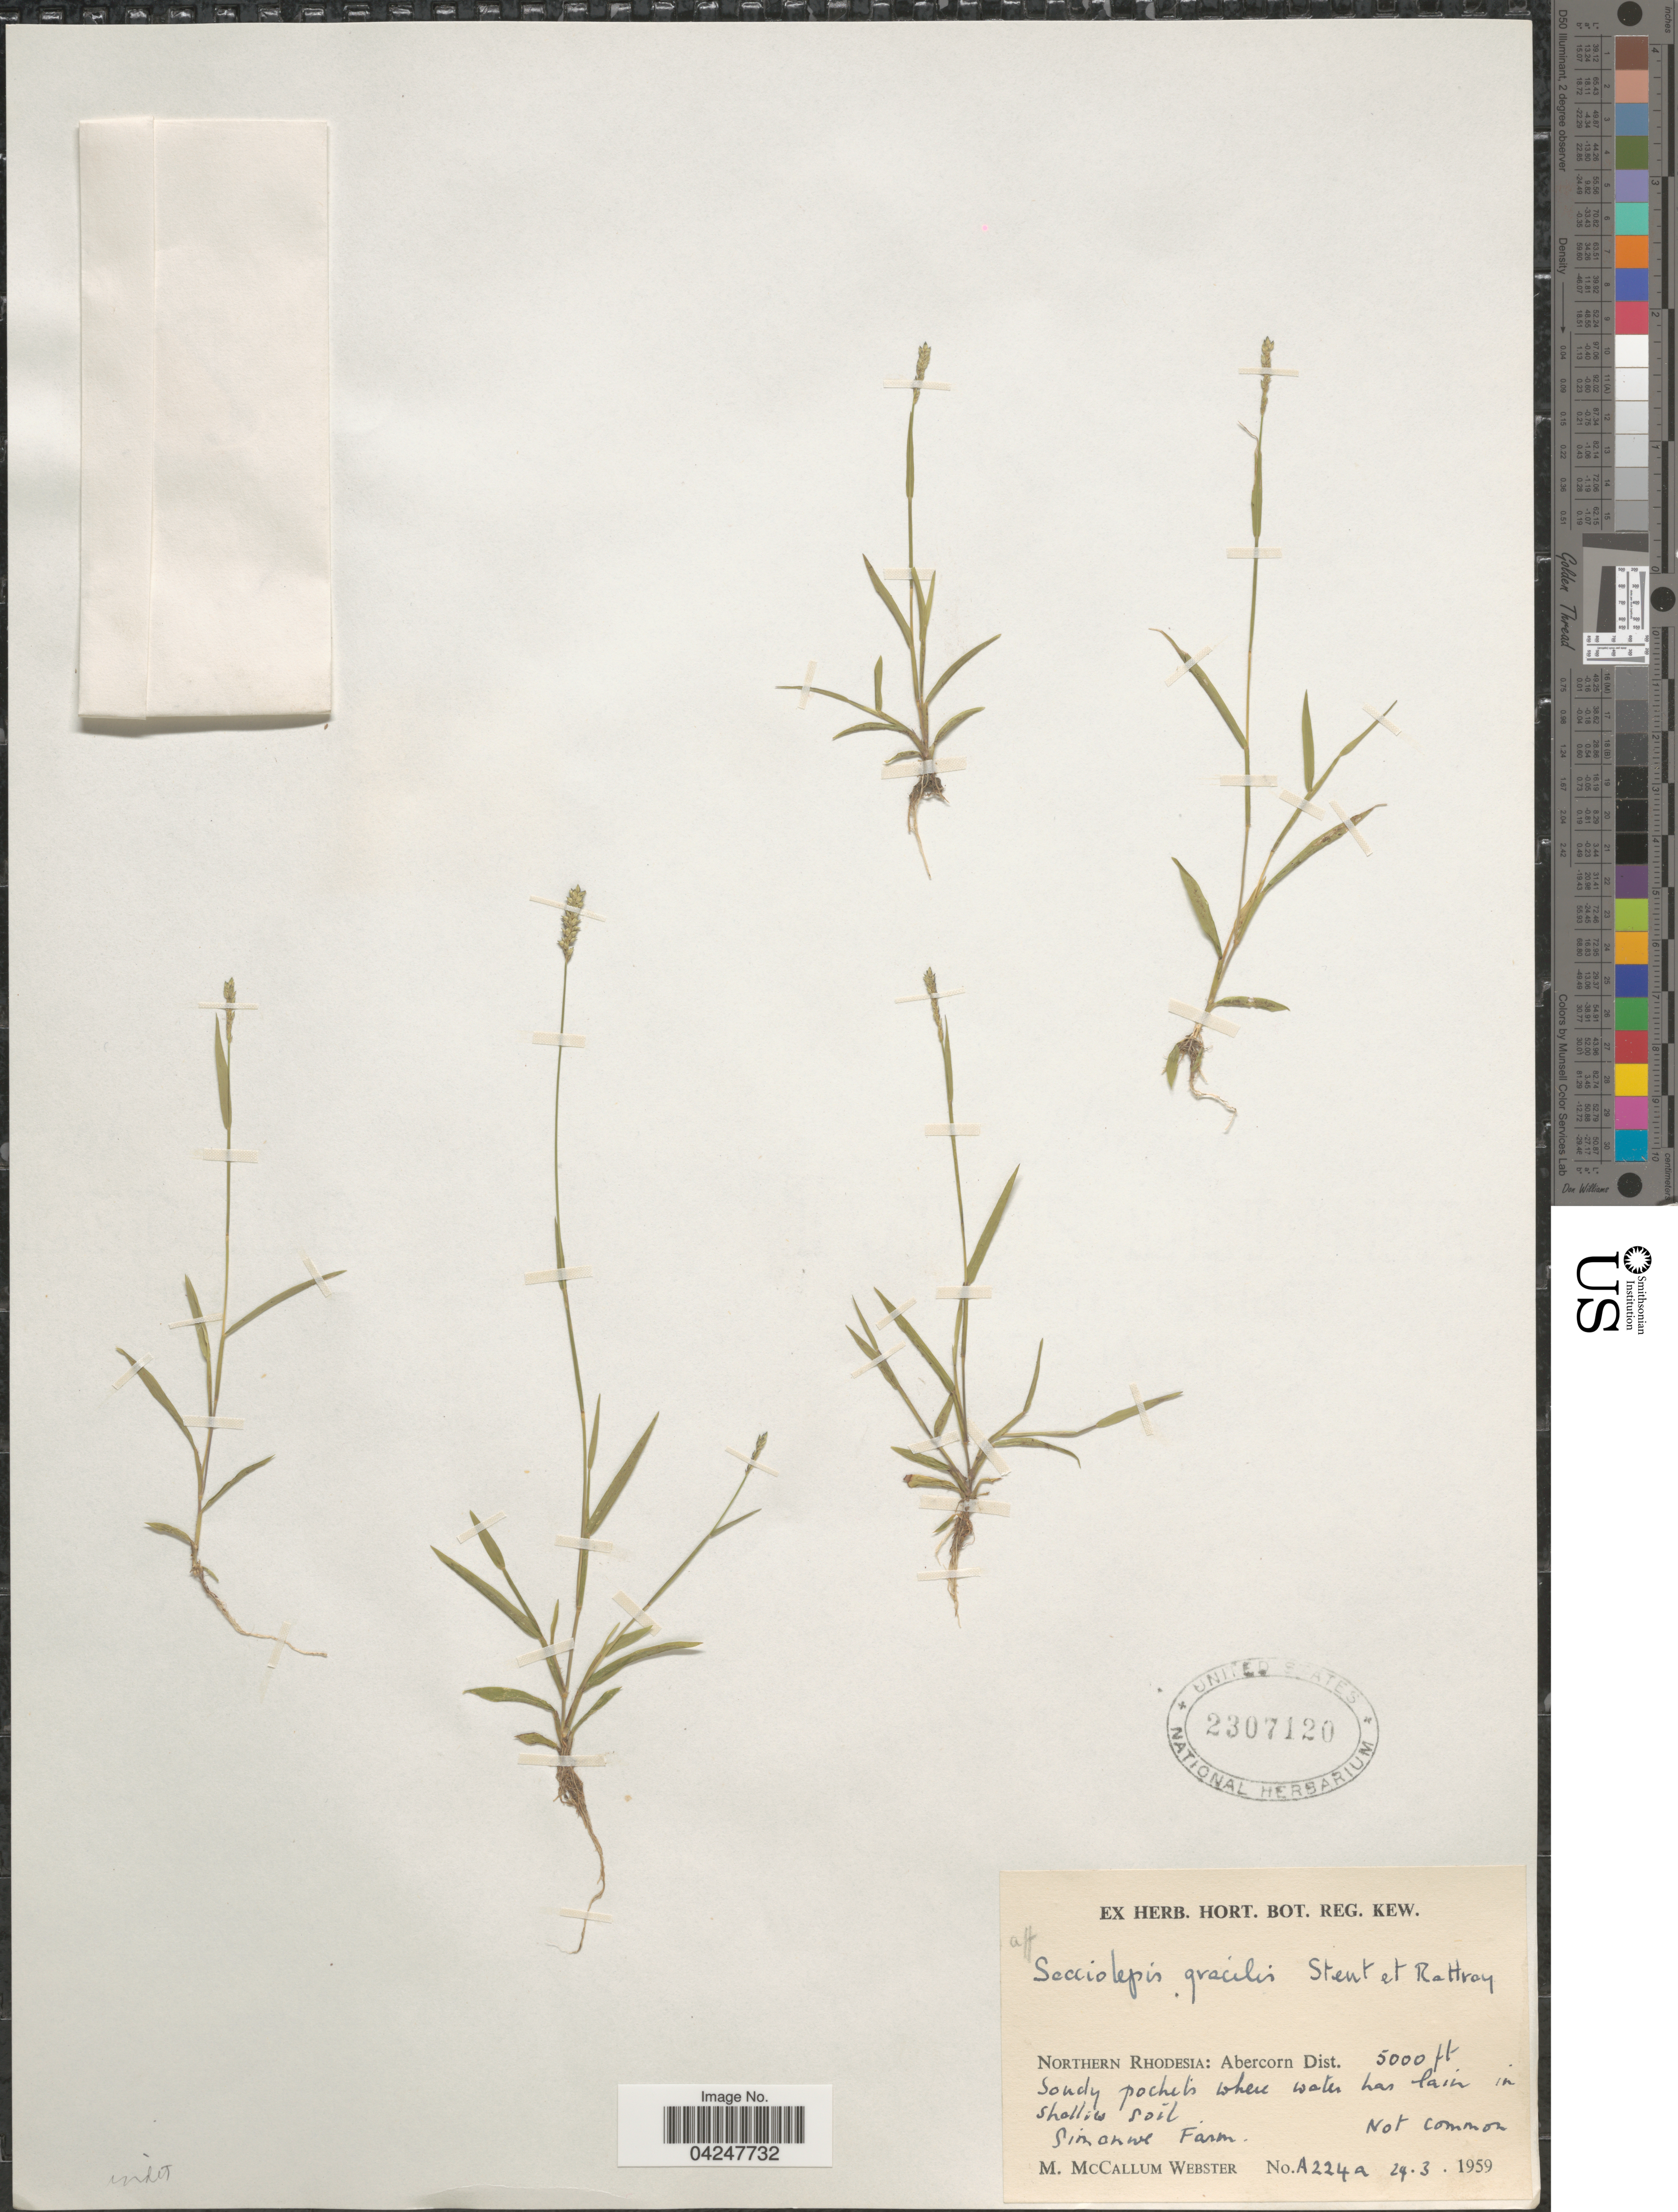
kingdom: Plantae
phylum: Tracheophyta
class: Liliopsida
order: Poales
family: Poaceae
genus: Sacciolepis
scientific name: Sacciolepis sp.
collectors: M. Webster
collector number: A224a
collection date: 1959-03-24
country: Zambia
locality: Northern Rhodesia: Abercorn Dist. Simanwe Farm.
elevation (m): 1524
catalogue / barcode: US 2307120